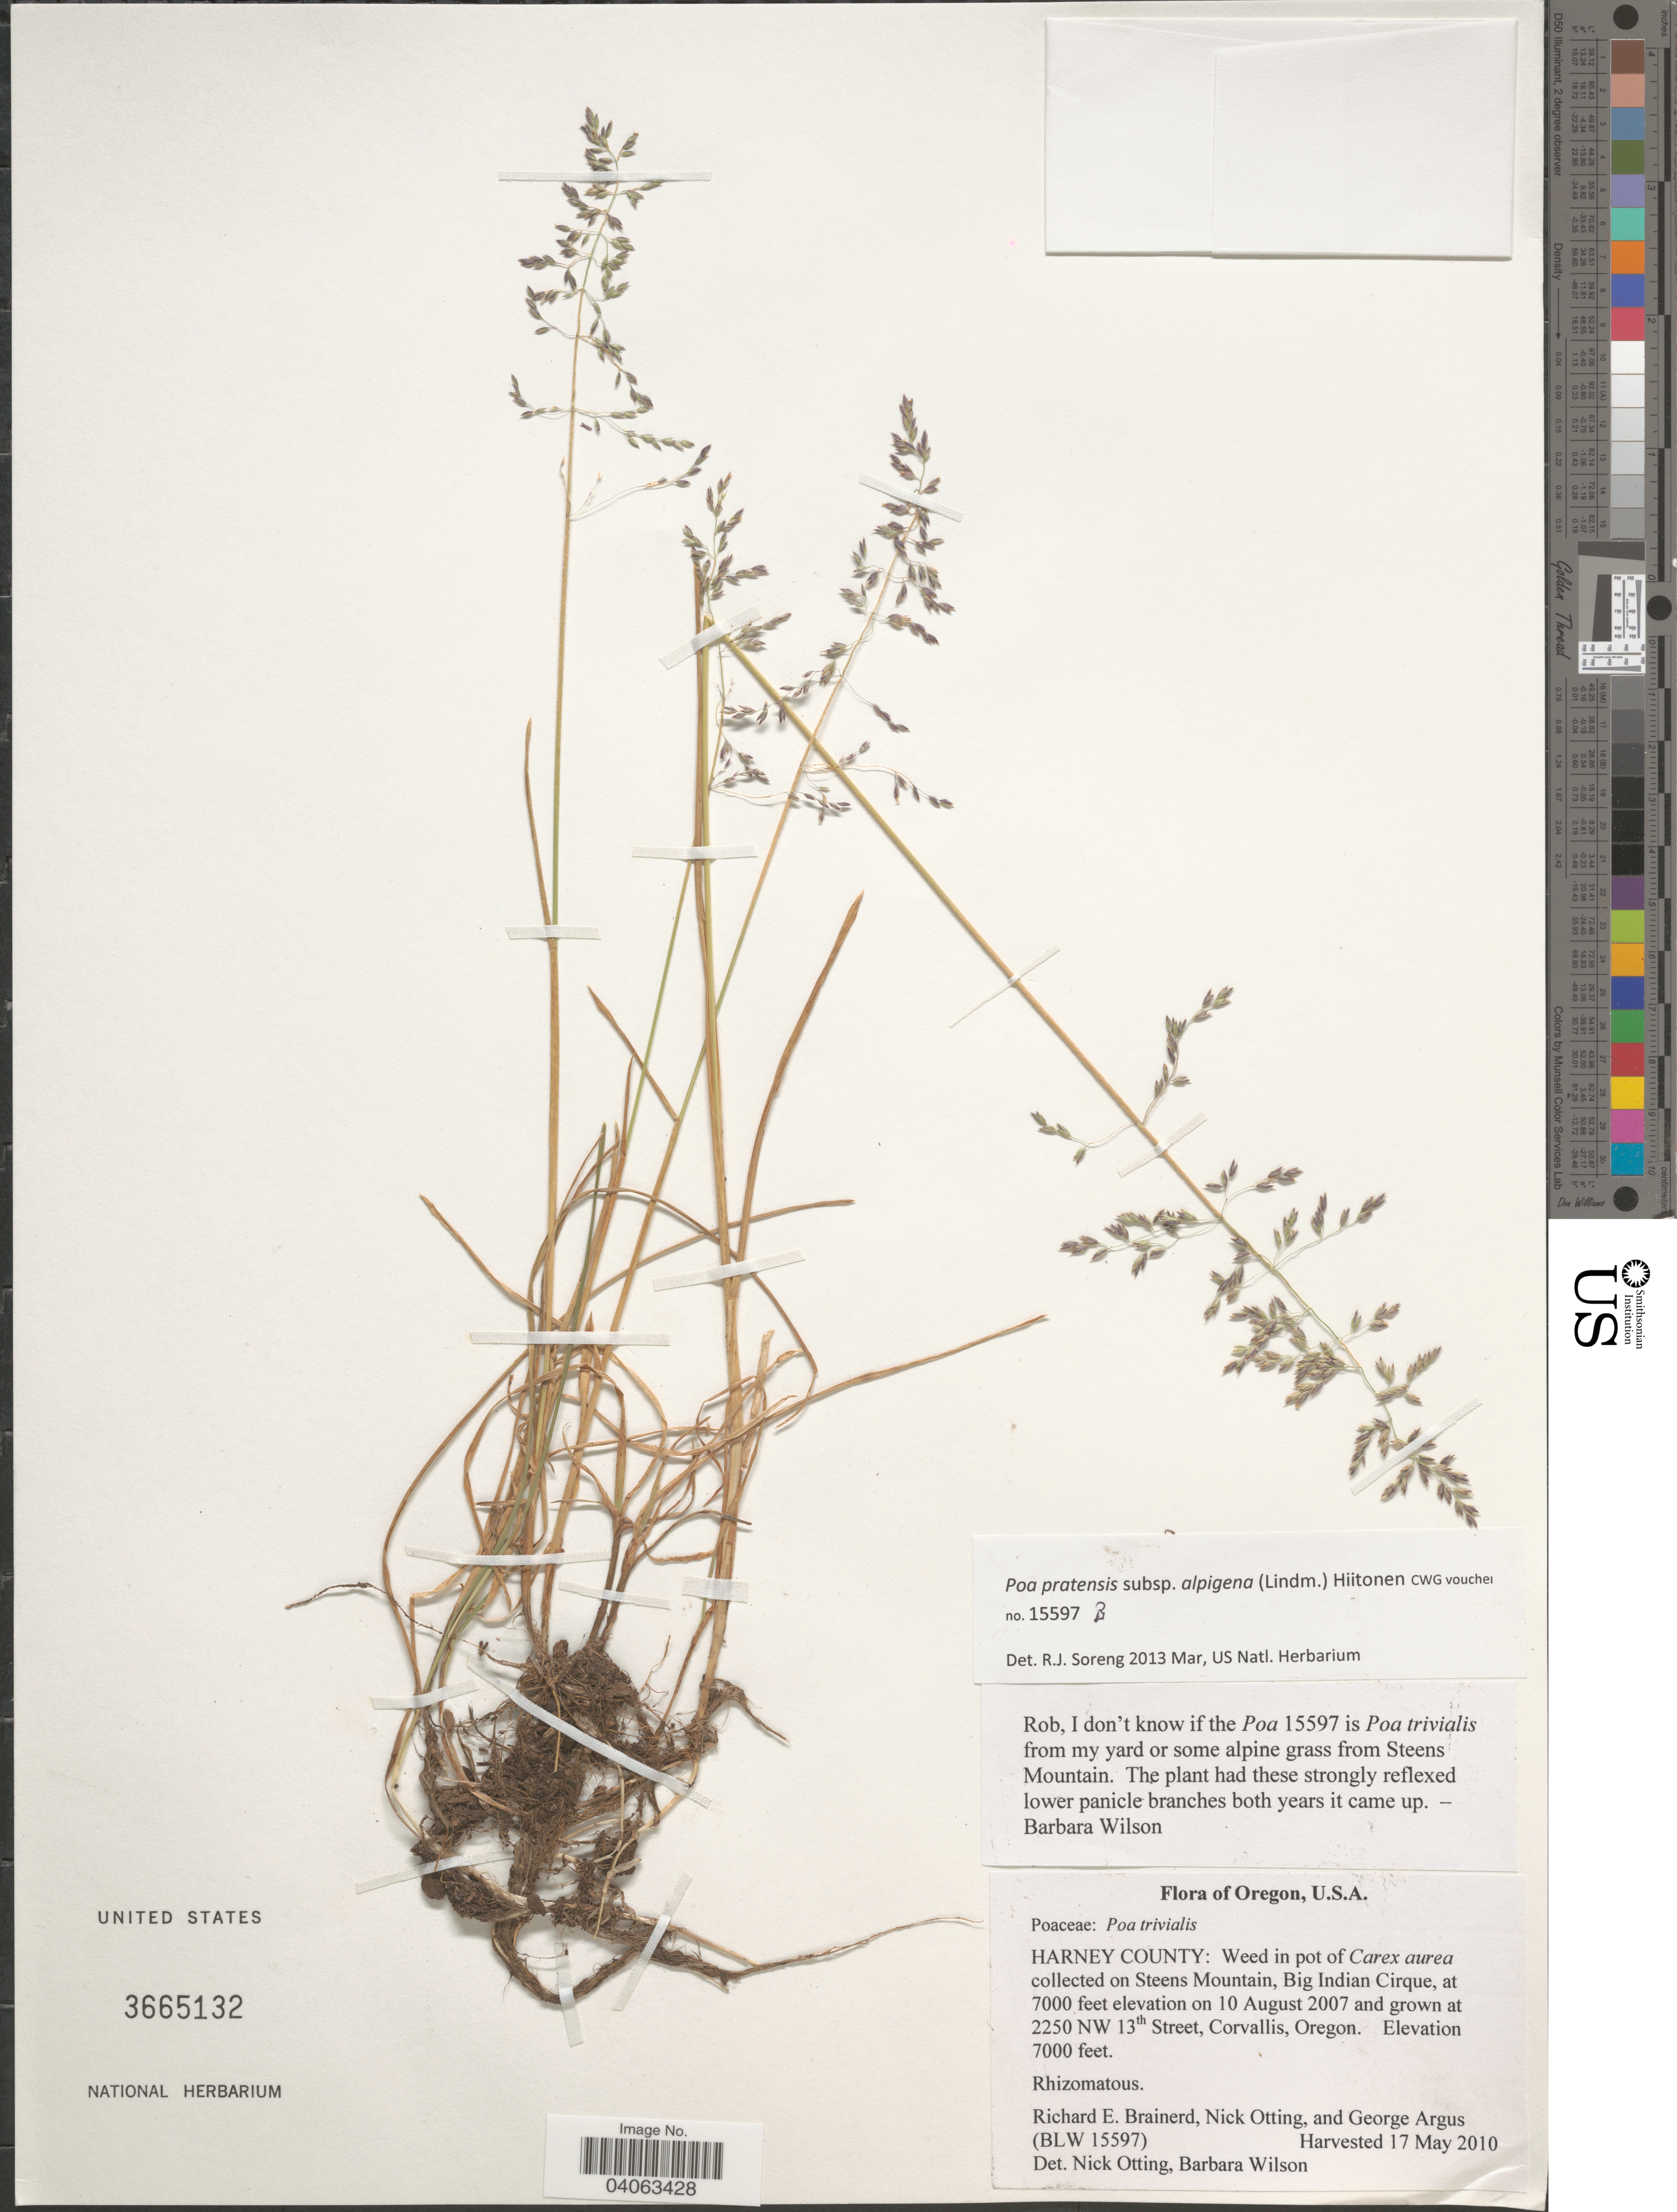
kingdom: Plantae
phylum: Tracheophyta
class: Liliopsida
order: Poales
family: Poaceae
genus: Poa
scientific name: Poa pratensis subsp. alpigena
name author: (Lindm.) Hiitonen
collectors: R. Brainerd, N. Otting & G. W. Argus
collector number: BLW15597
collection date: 2010-05-17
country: United States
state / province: Oregon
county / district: Harney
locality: Harney County: 2250 NW 13th Street, Corvallis.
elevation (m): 2134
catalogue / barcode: US 3665132